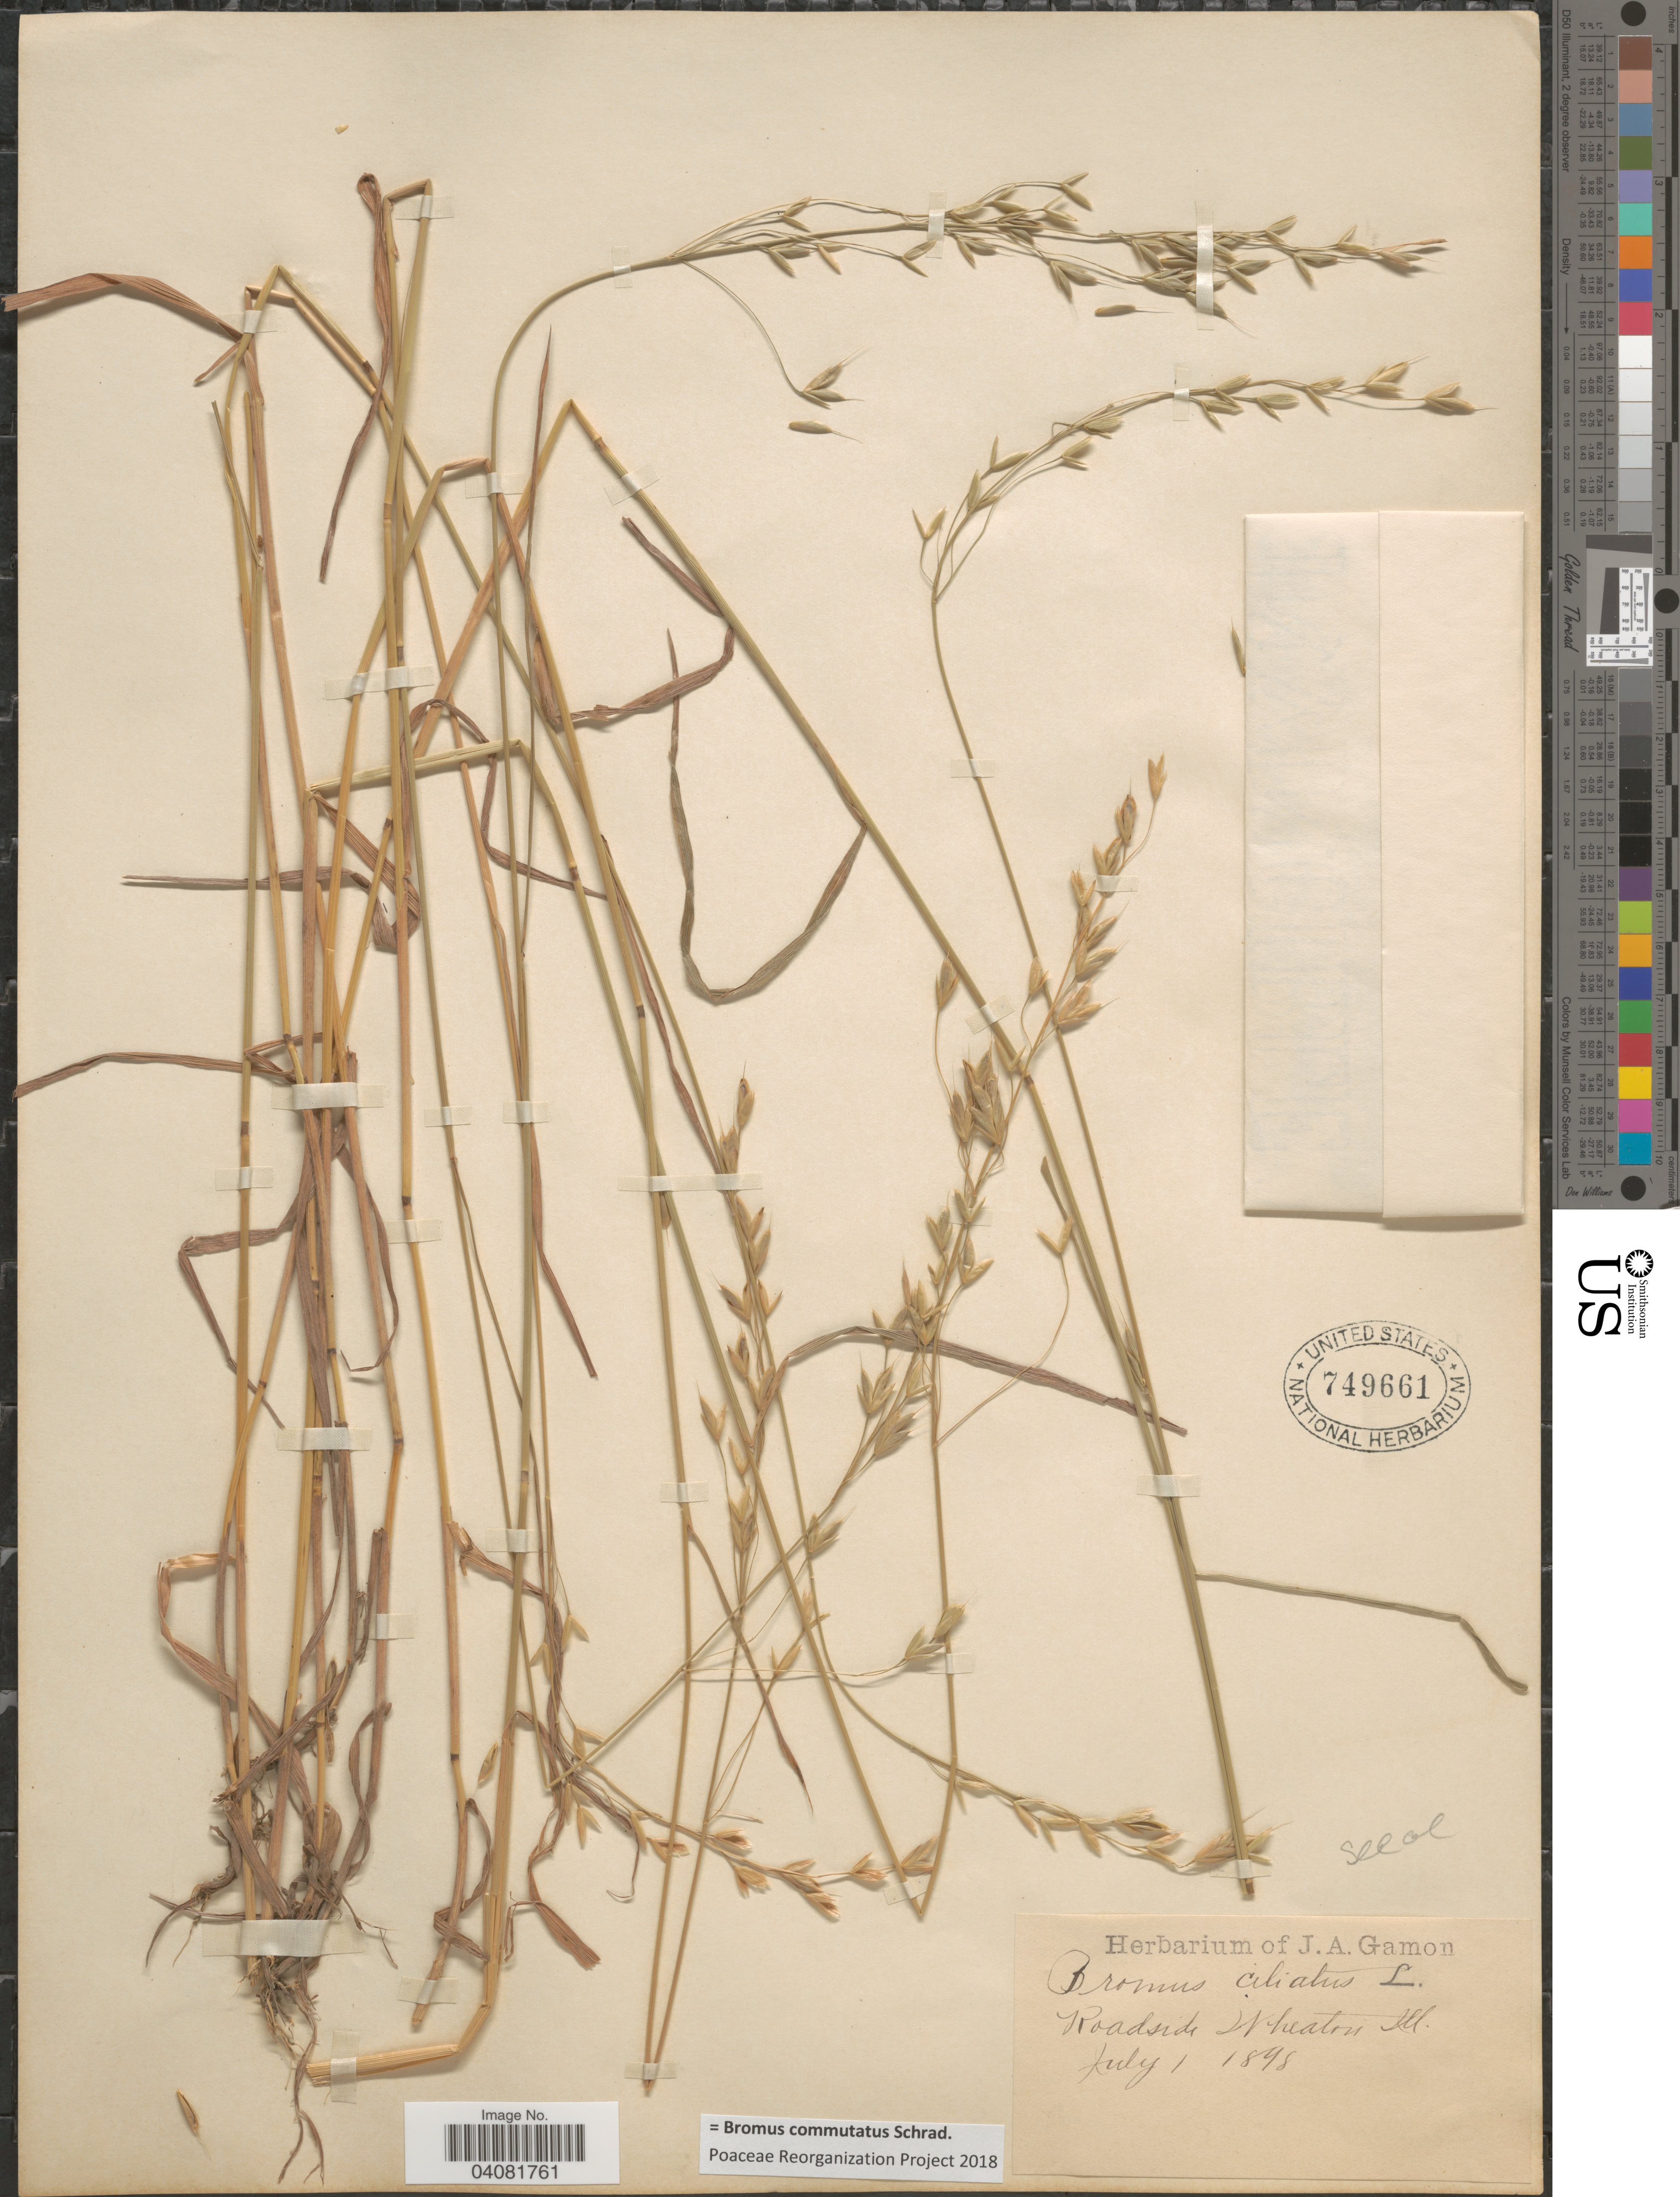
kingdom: Plantae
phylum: Tracheophyta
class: Liliopsida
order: Poales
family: Poaceae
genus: Bromus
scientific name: Bromus commutatus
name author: Schrad.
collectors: Ex Herb. of J. A. Gamon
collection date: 1898-07-01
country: United States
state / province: Illinois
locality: Roadside. Wheaton.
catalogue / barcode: US 749661